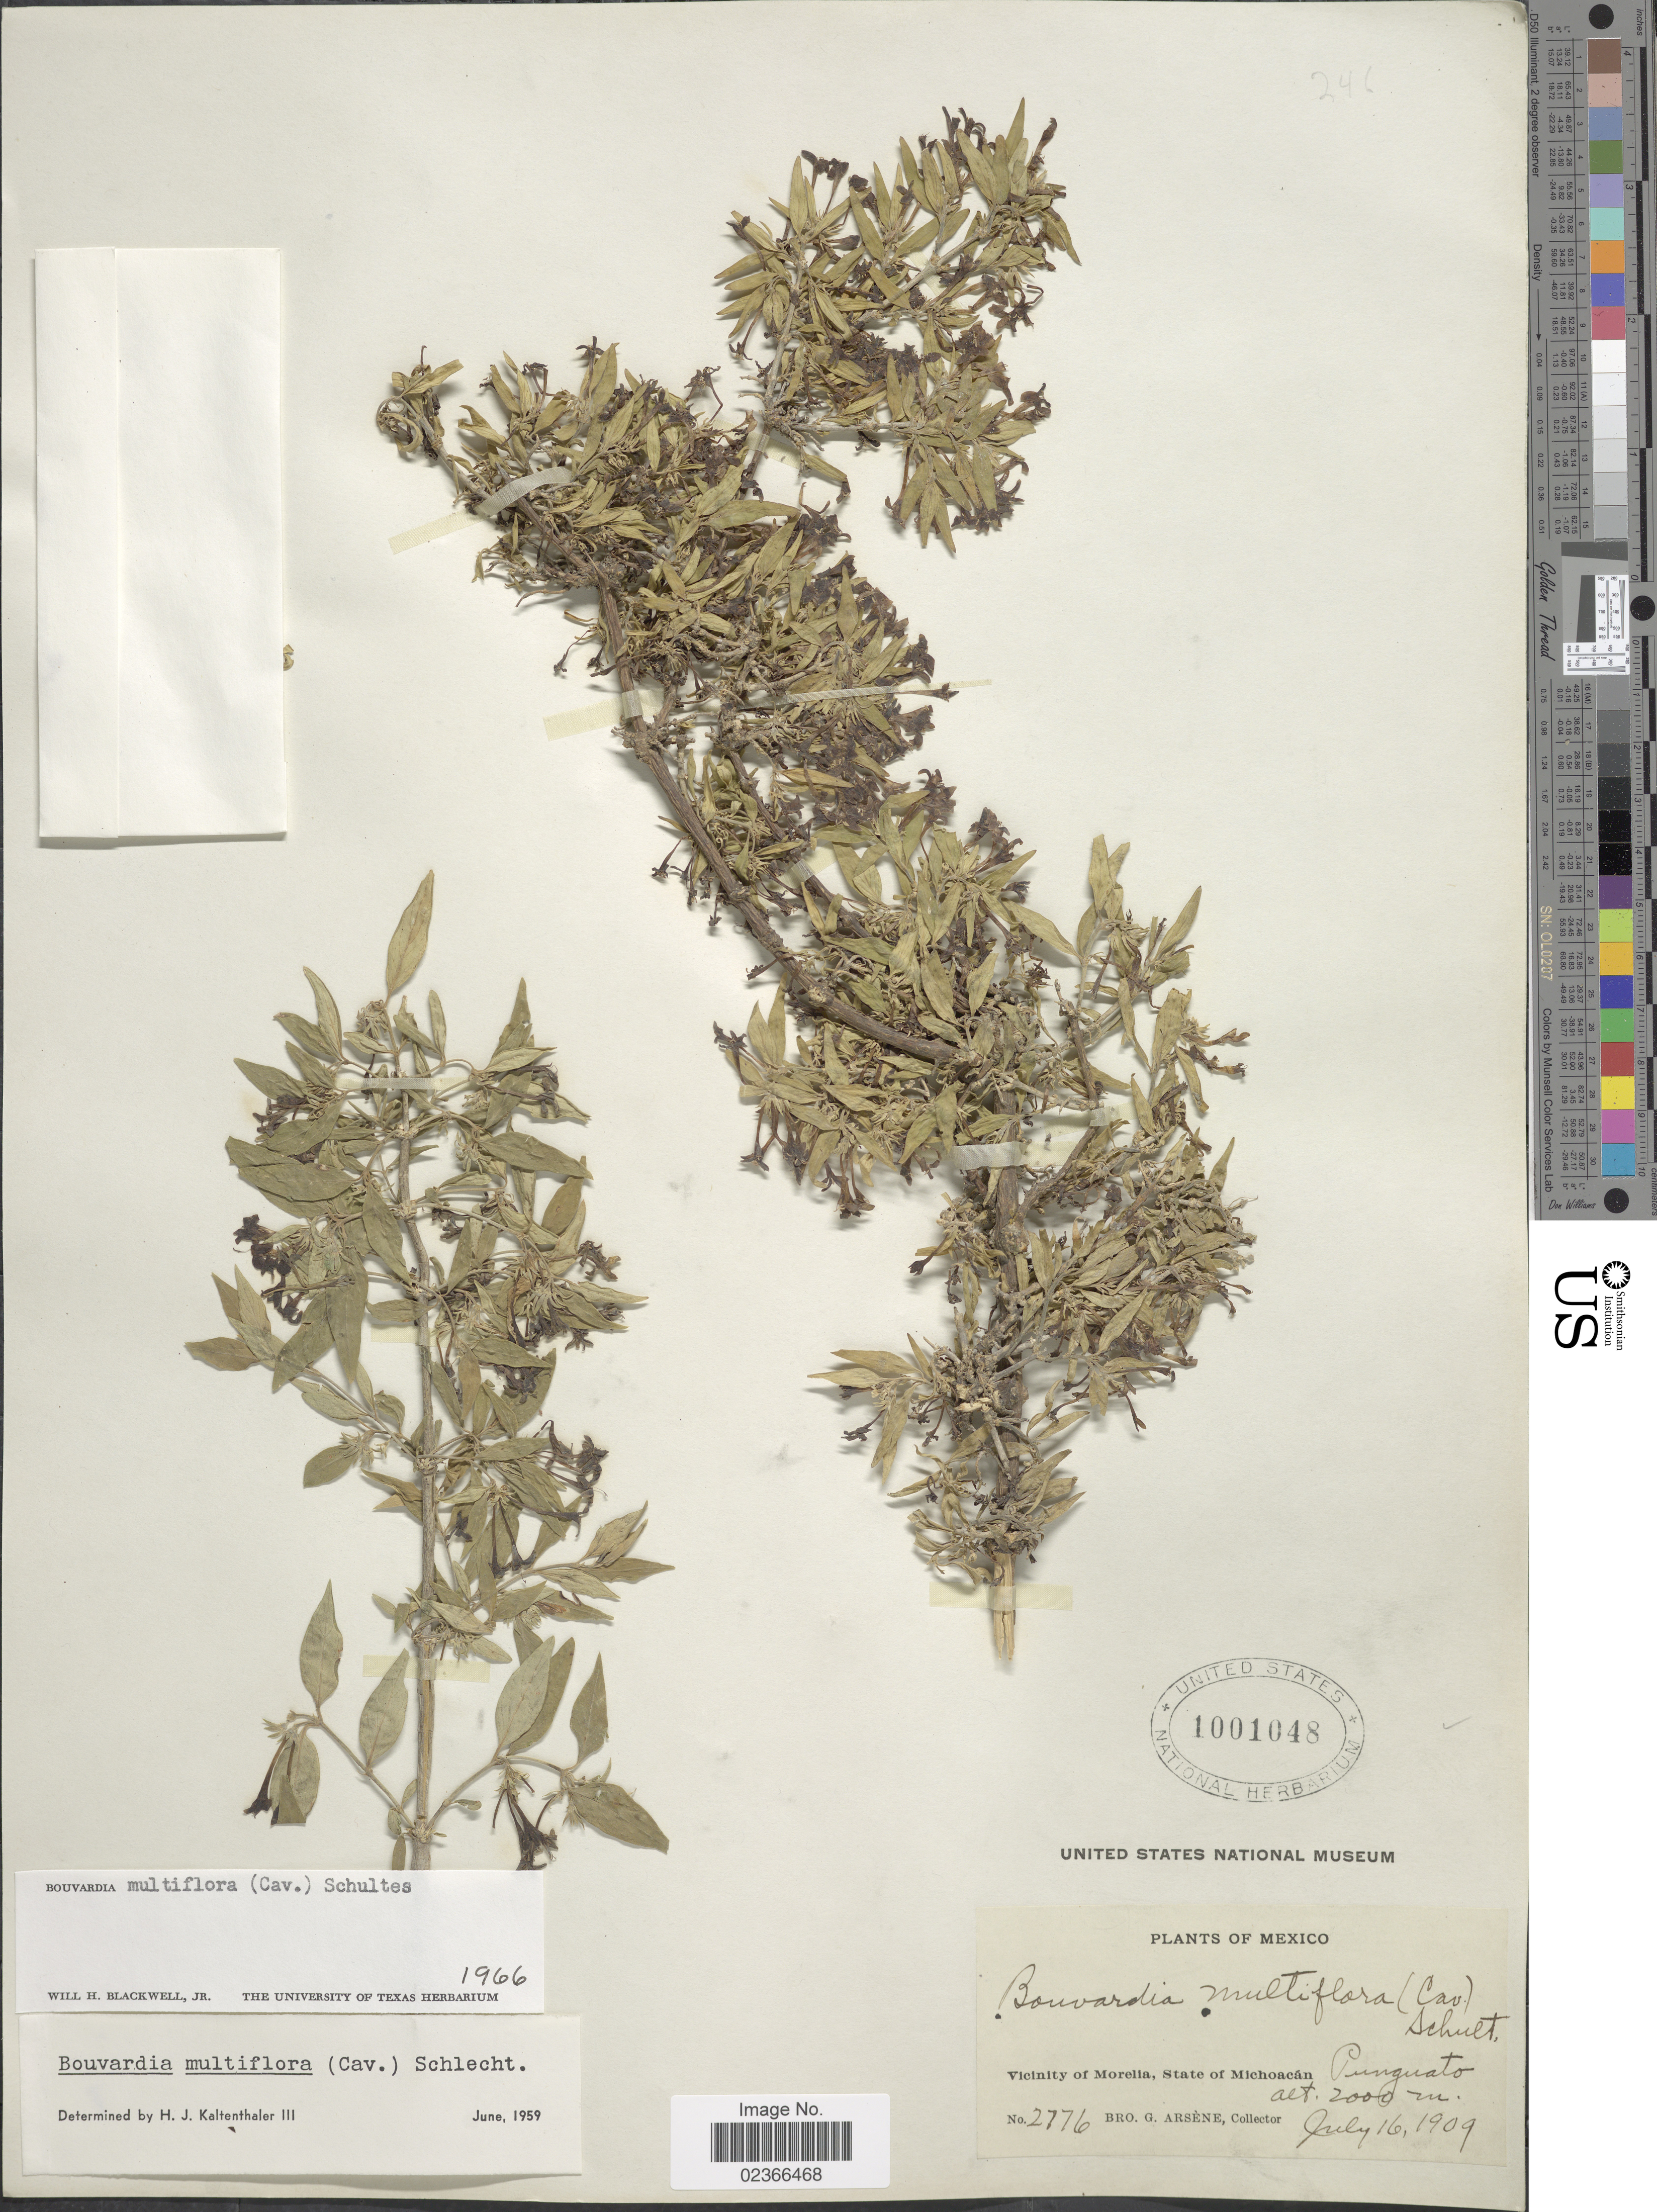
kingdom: Plantae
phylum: Tracheophyta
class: Magnoliopsida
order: Gentianales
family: Rubiaceae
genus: Bouvardia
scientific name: Bouvardia multiflora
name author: (Cav.) Schult.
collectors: Bro. G. Arsène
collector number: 2776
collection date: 1909-07-16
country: Mexico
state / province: Michoacán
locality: Vicinity of Morelia, Punguato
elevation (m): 2000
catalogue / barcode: US 1001048